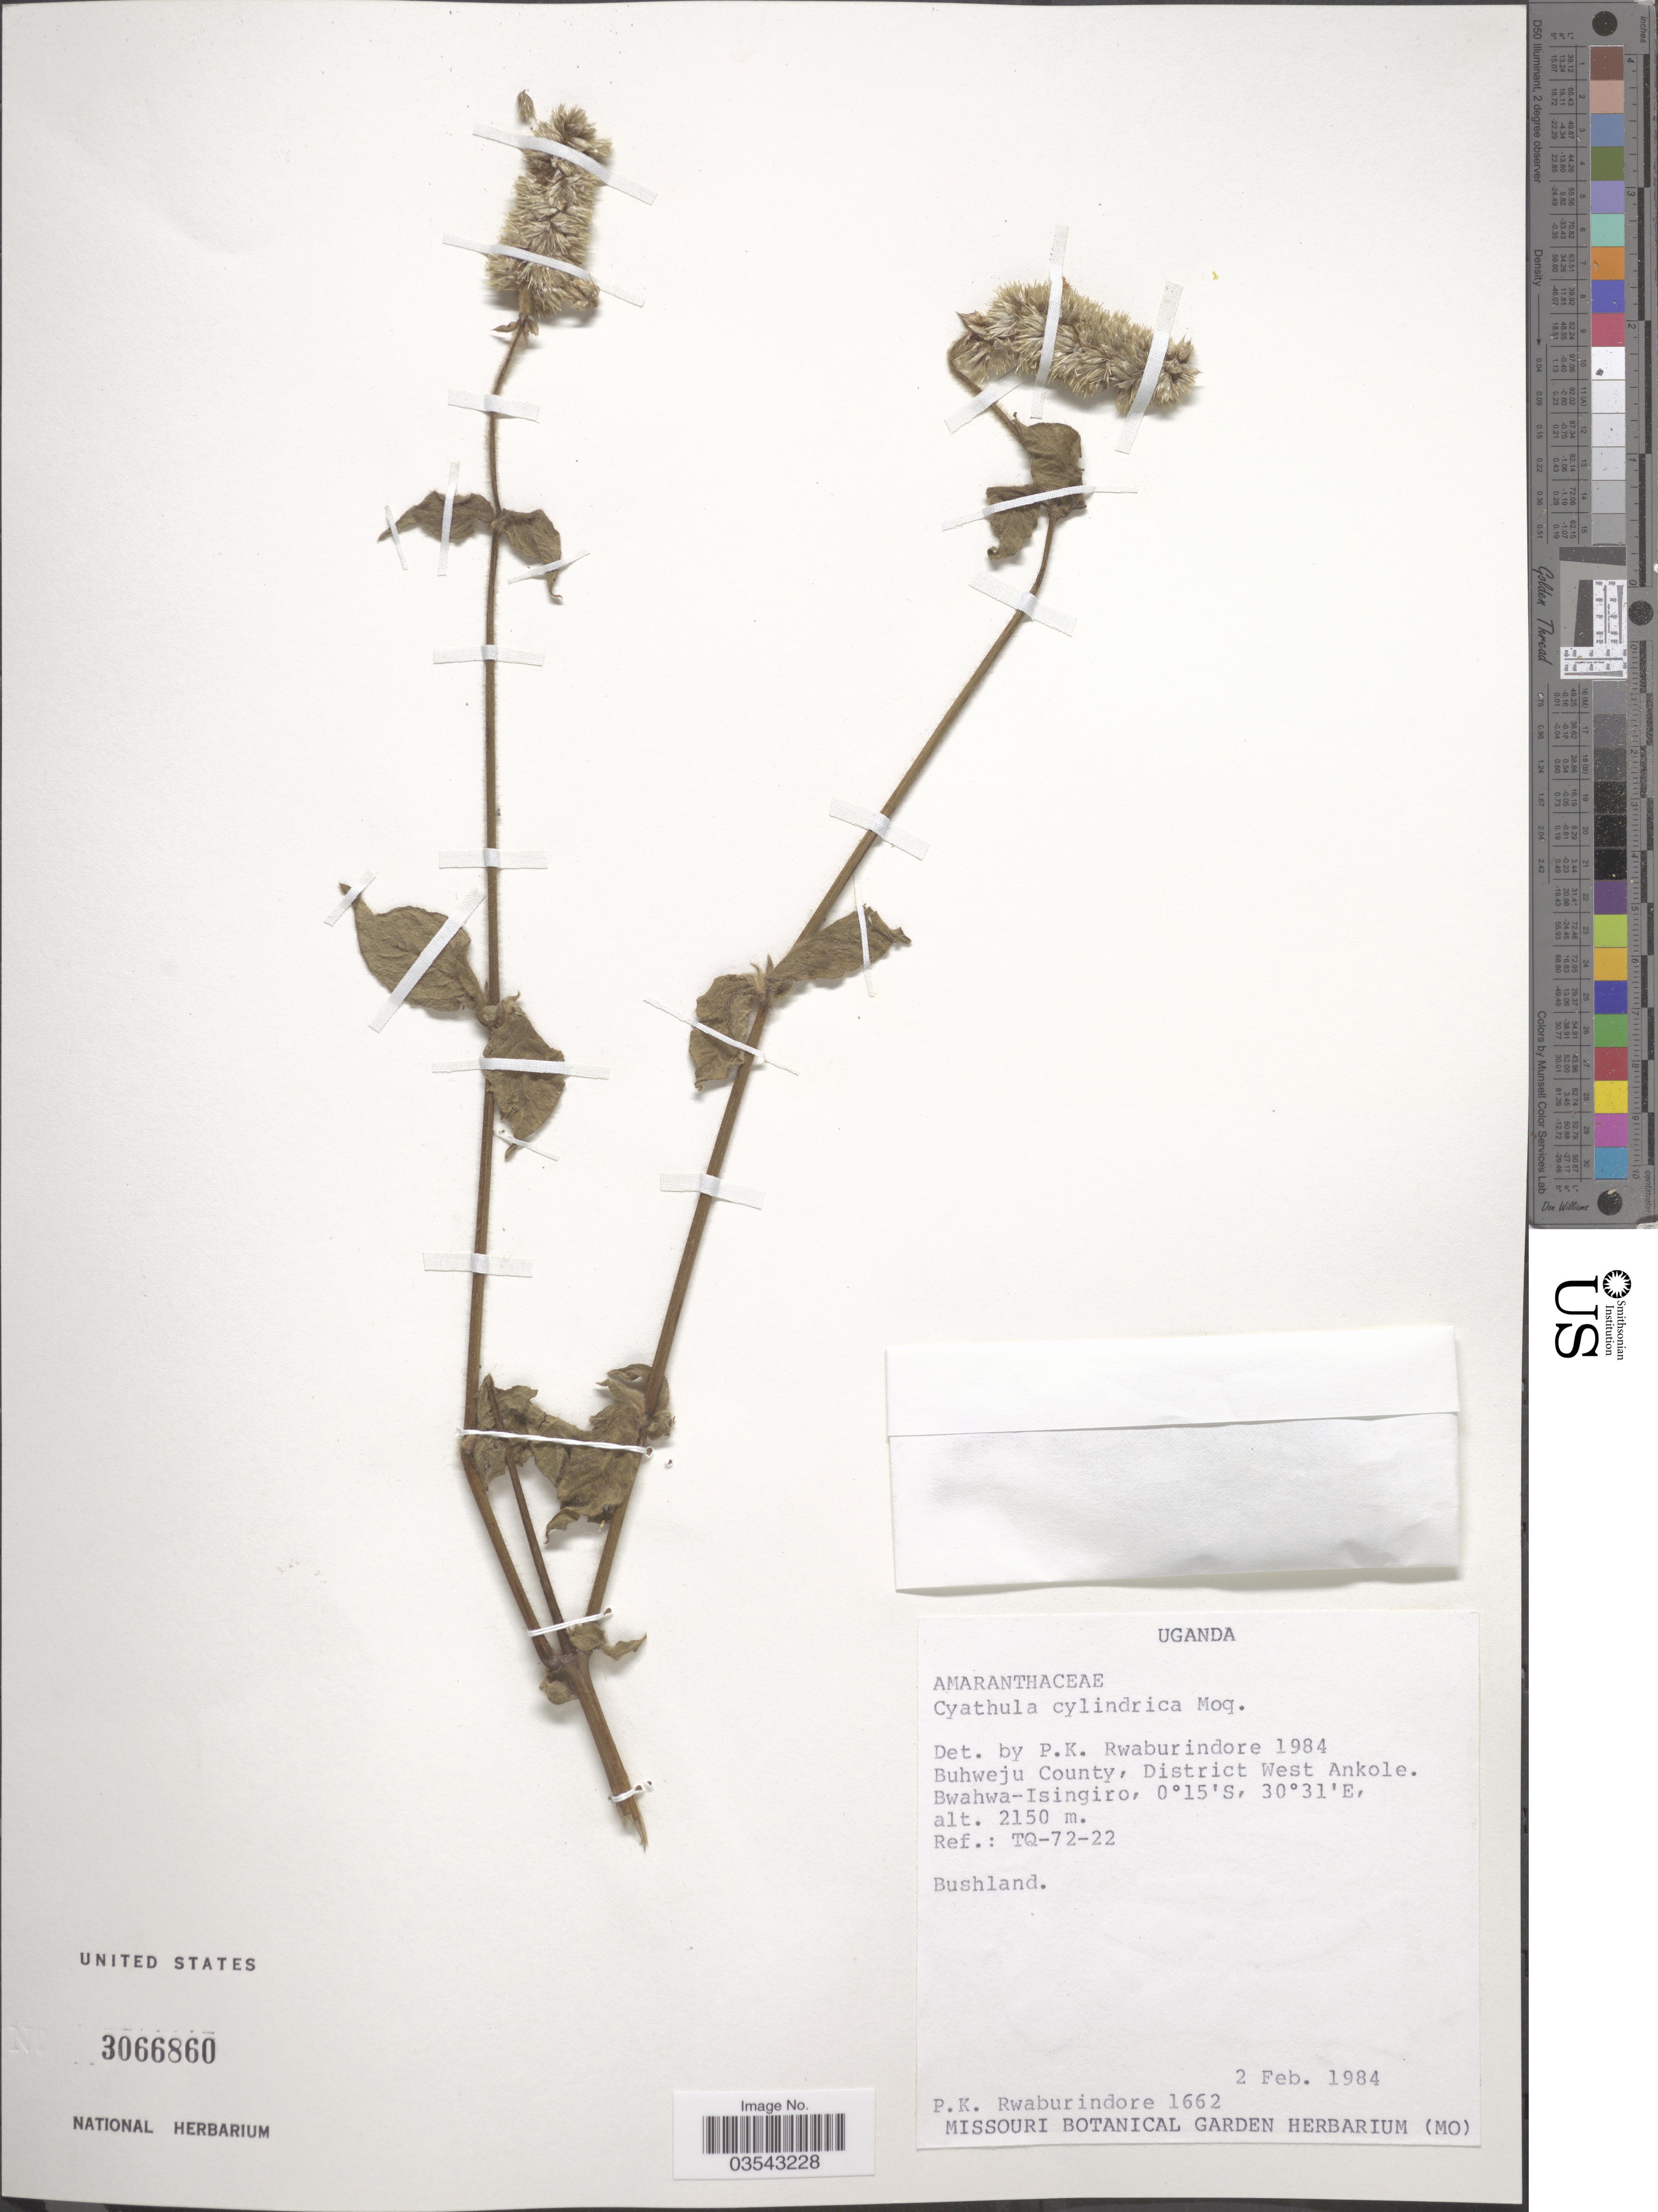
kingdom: Plantae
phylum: Tracheophyta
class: Magnoliopsida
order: Caryophyllales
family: Amaranthaceae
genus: Cyathula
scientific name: Cyathula cylindrica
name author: Moq.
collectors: P. Rwaburindore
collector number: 1662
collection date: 1984-02-02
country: Uganda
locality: Buhweju County, District West Ankole. Bwahwa-Isingiro. Ref.: TQ-72-22.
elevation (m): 2150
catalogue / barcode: US 3066860